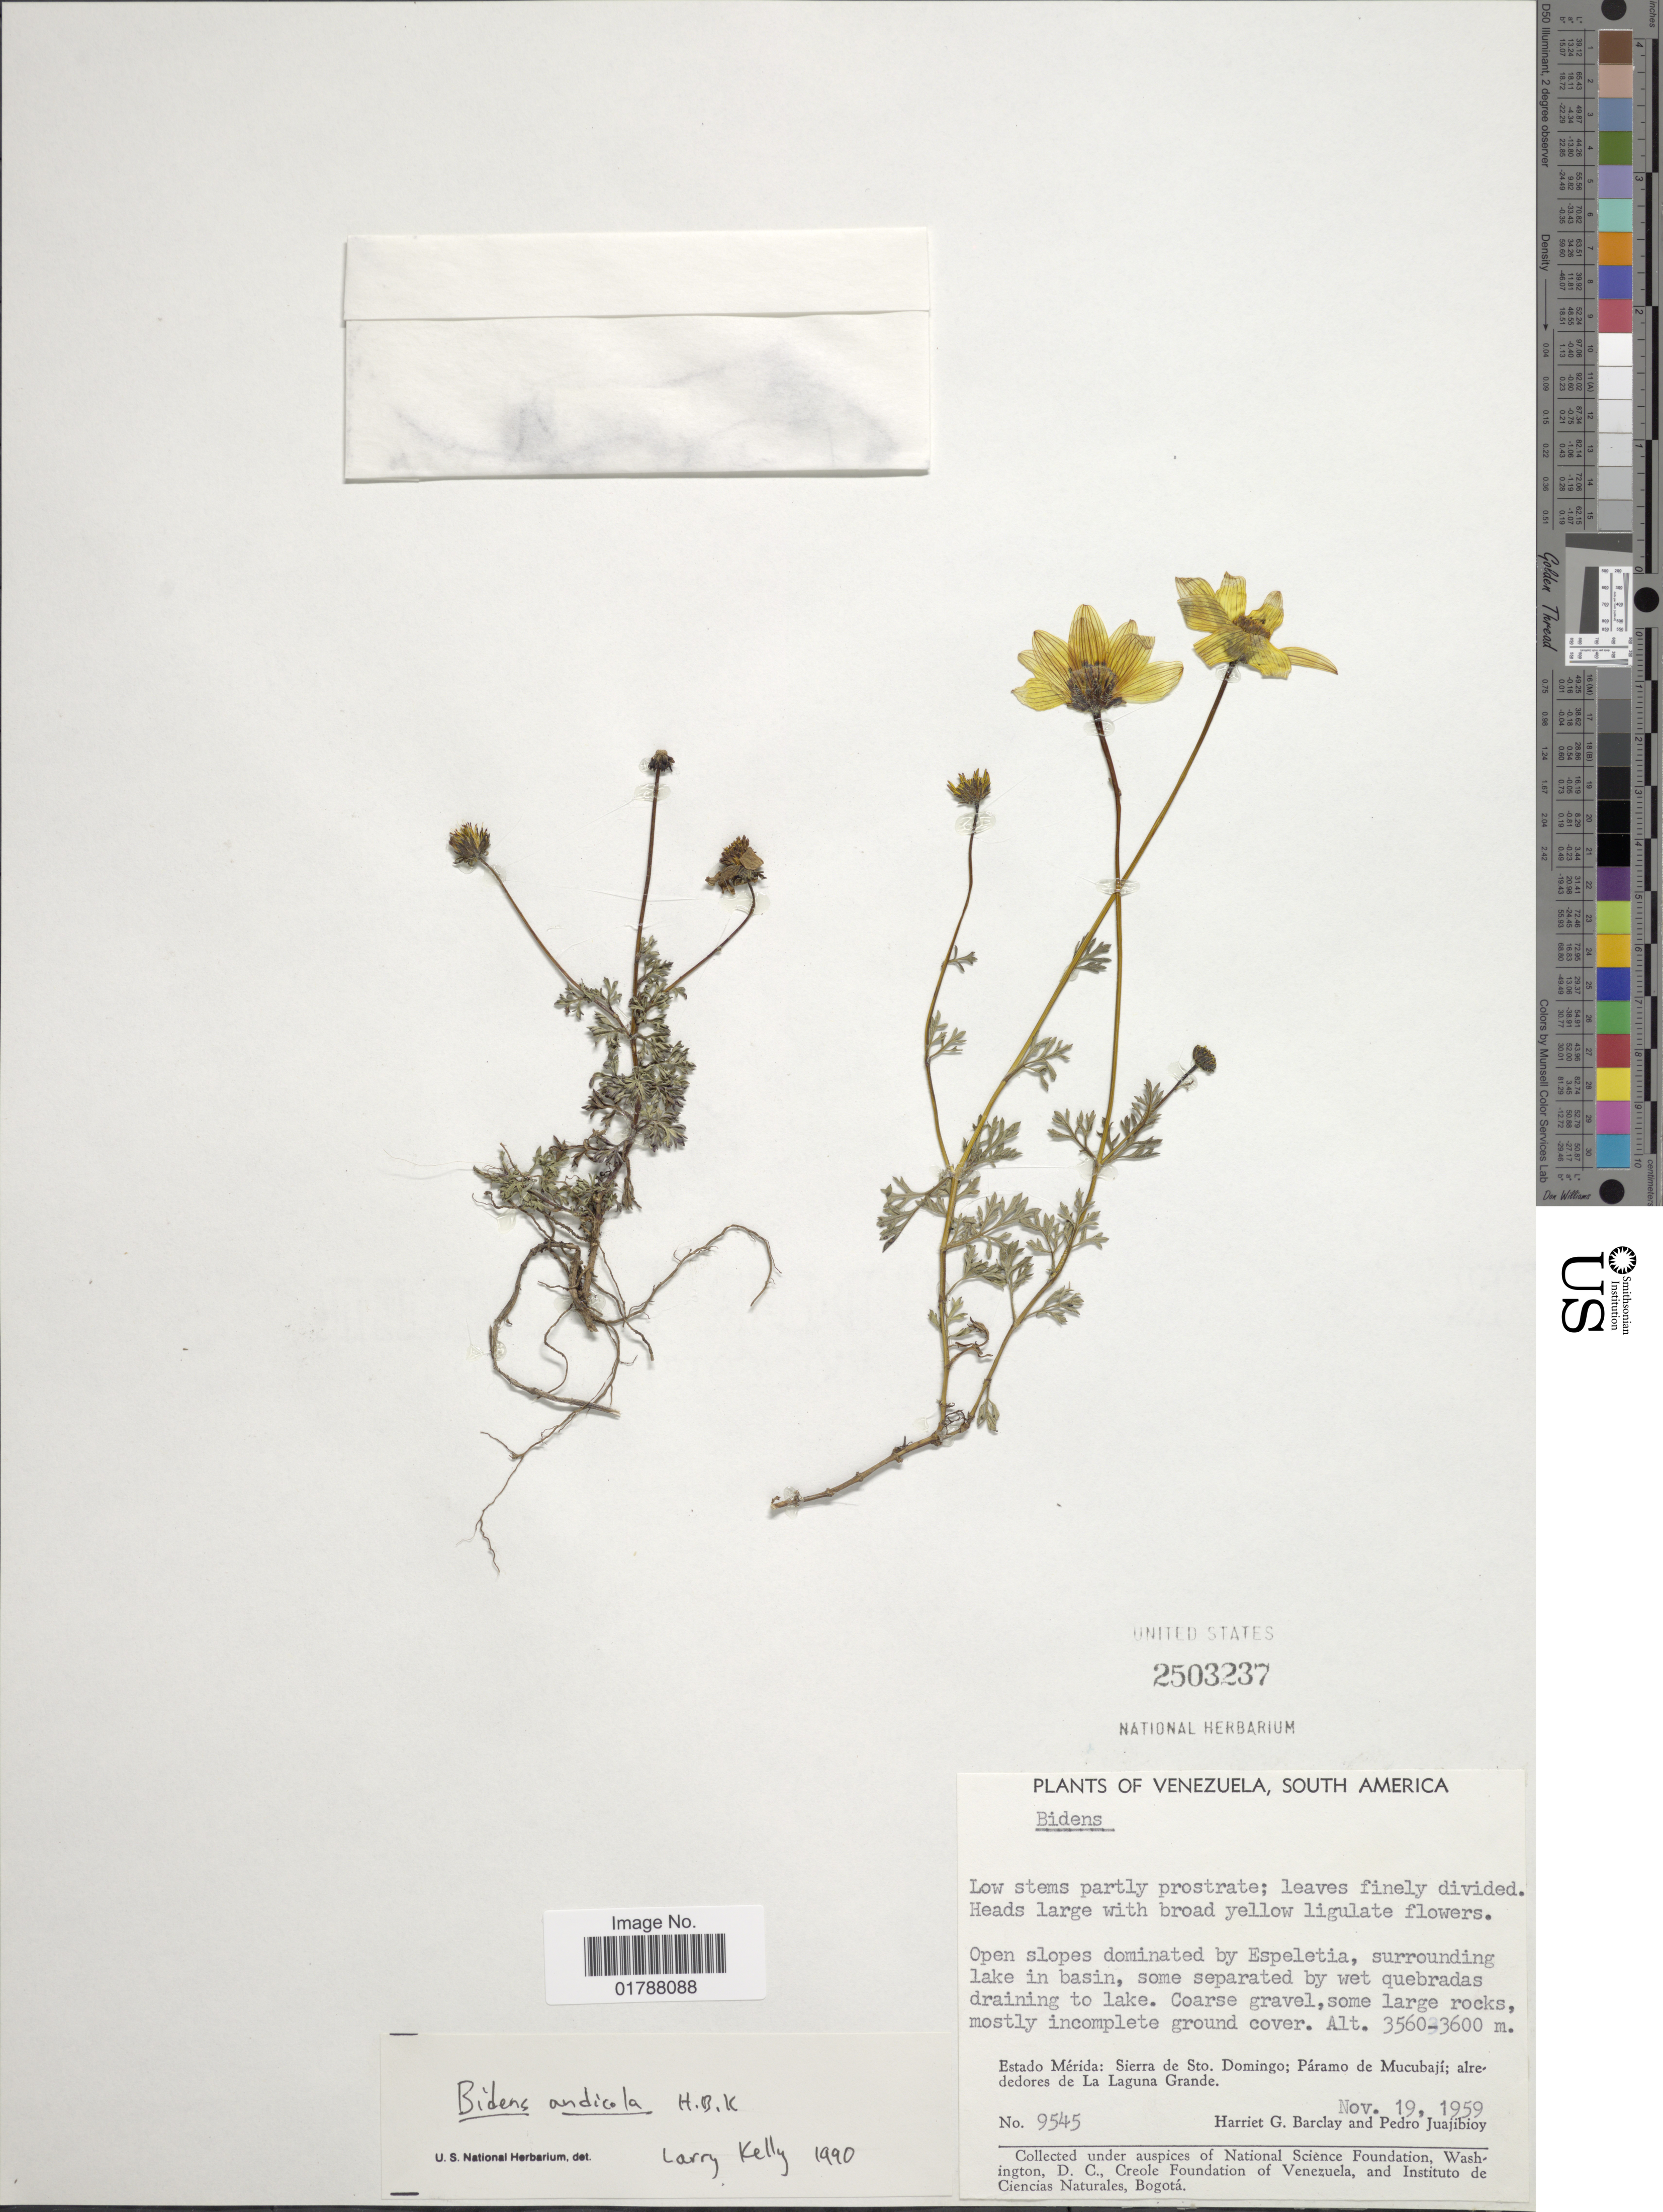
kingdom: Plantae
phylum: Tracheophyta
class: Magnoliopsida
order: Asterales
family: Asteraceae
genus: Bidens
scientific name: Bidens andicola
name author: Kunth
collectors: H. G. Barclay & P. Juajibioy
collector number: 9545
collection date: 1959-11-19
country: Venezuela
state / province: Mérida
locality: Estado Merida: Sierra de Sto. Domingo, Paramo de Mucubaji, alrededores de La Laguna Grande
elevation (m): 3560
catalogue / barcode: US 2503237